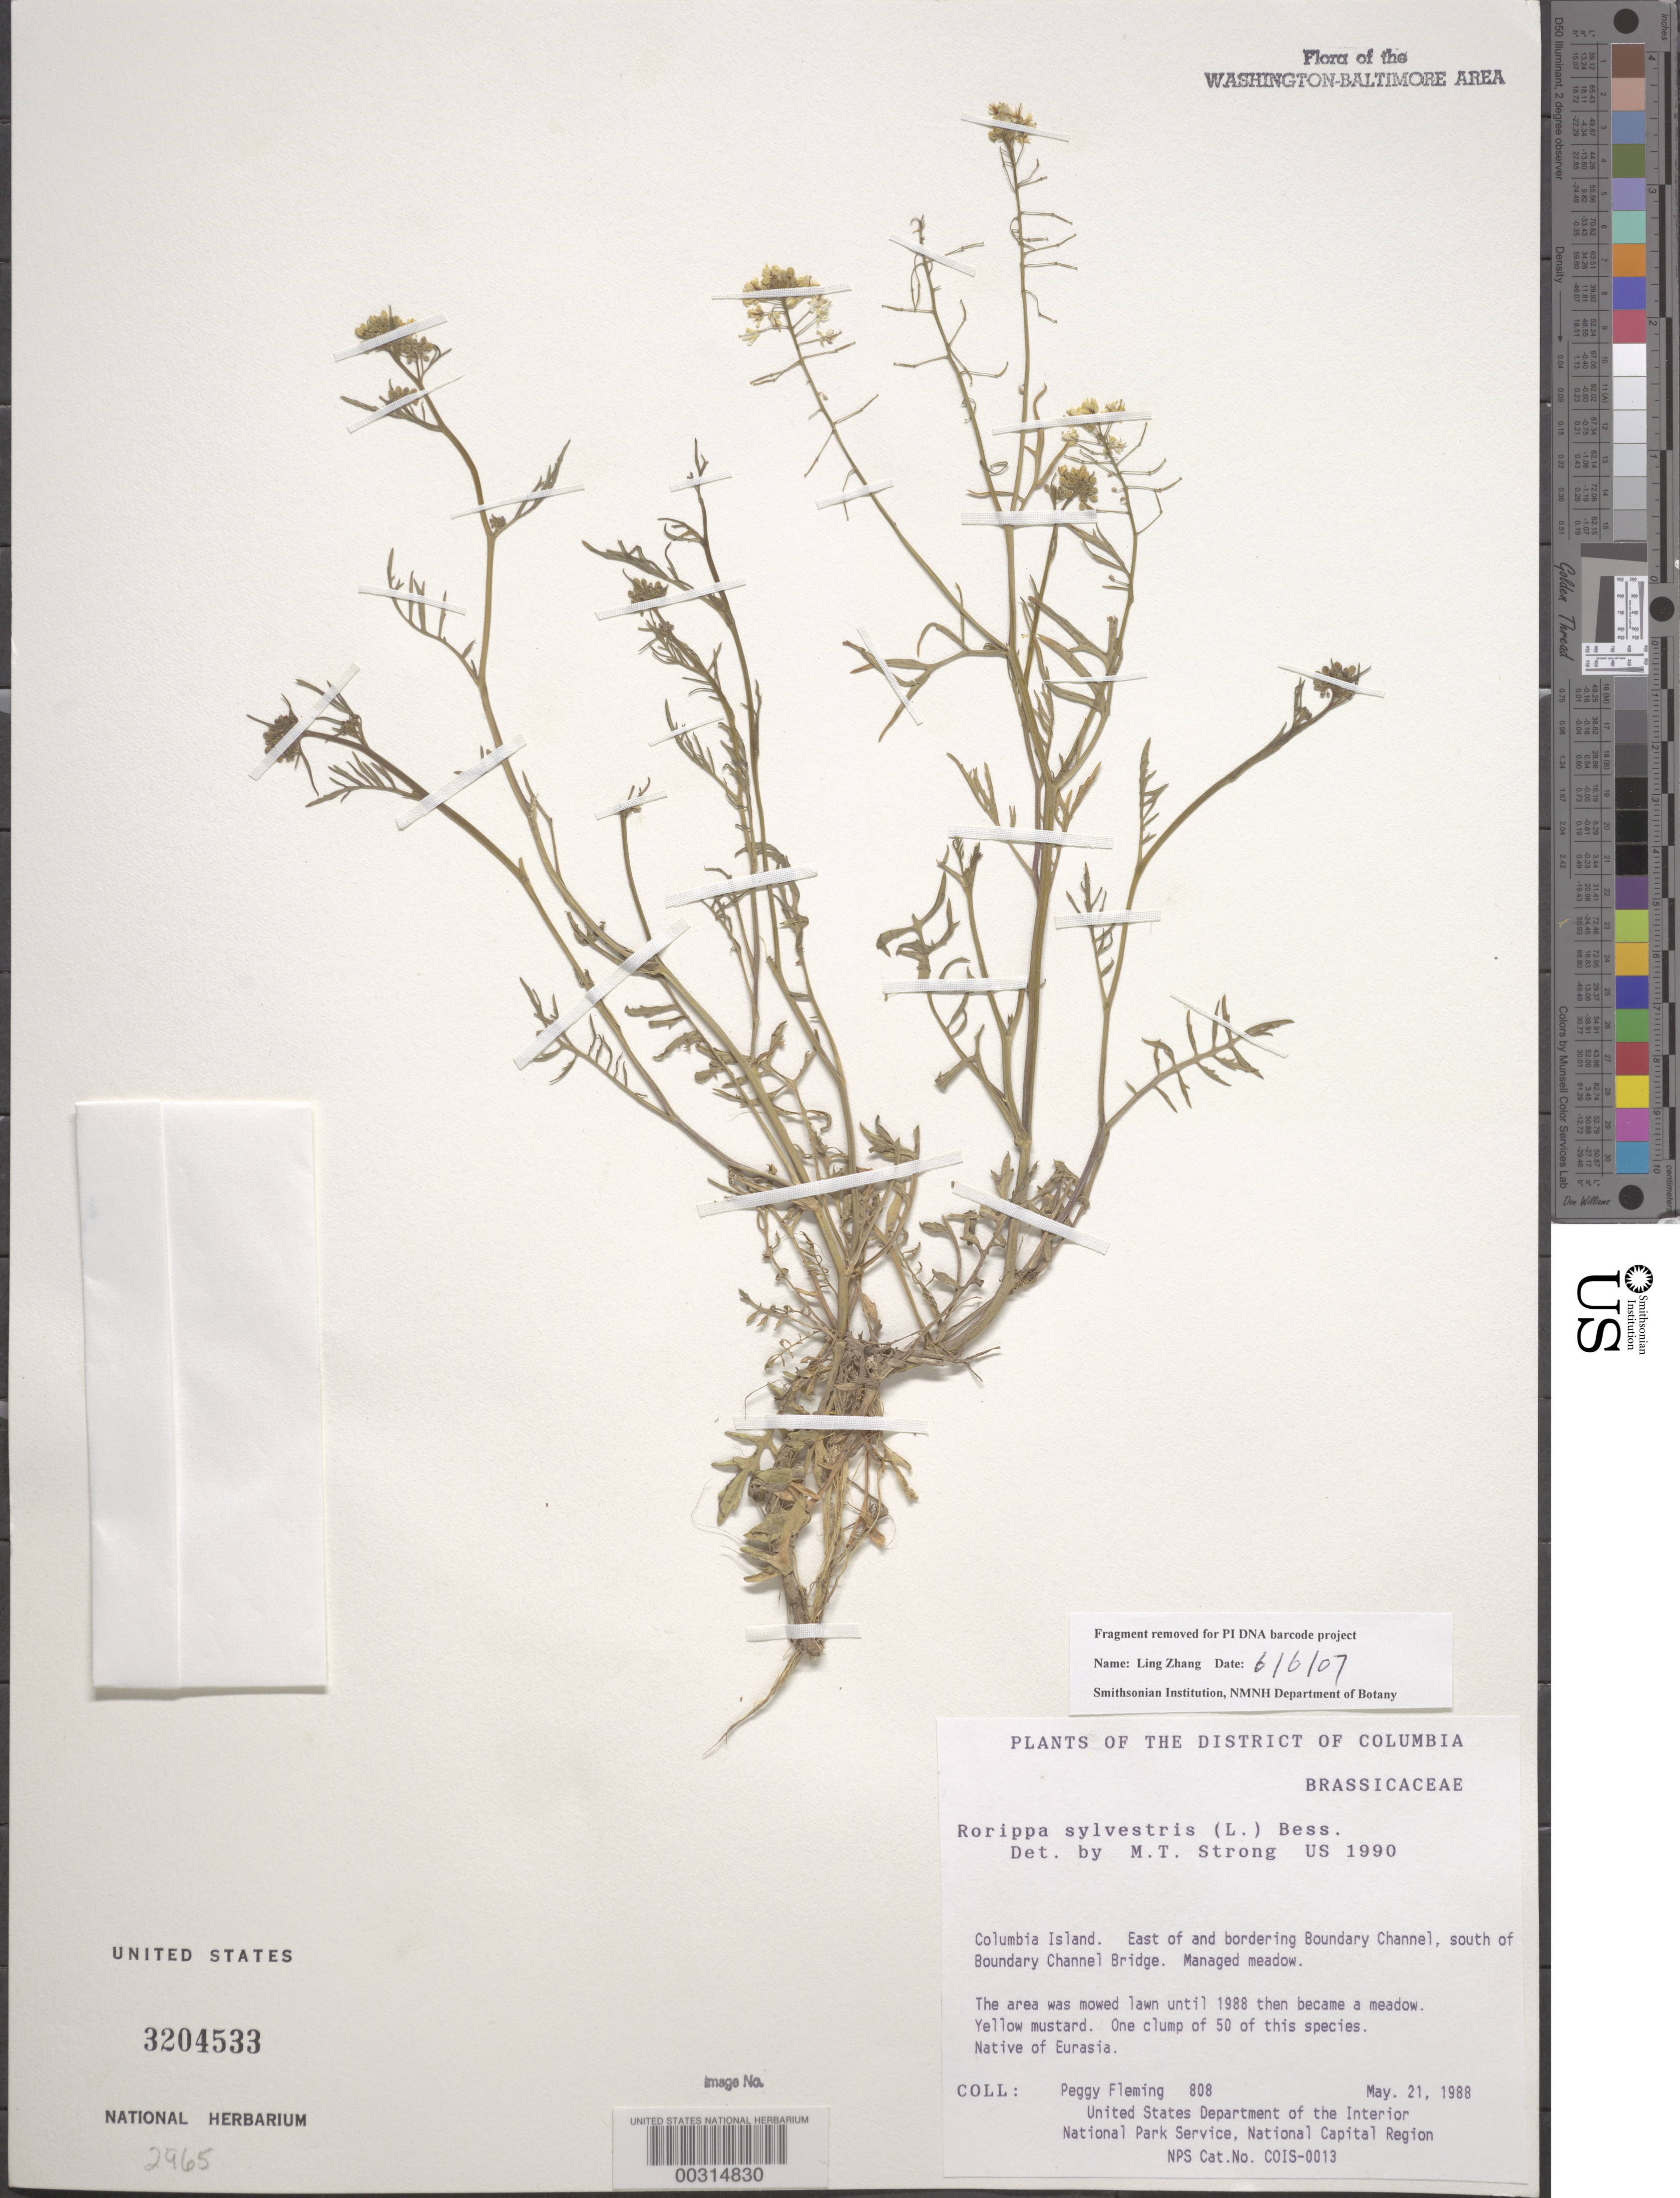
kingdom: Plantae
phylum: Tracheophyta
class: Magnoliopsida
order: Brassicales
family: Brassicaceae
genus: Rorippa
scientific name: Rorippa sylvestris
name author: (L.) Besser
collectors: P. Fleming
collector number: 808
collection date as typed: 21 May 1988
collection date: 1988-05-21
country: United States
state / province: District of Columbia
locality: Columbia Island, E of Boundary Channel S of Boundary Channel Bridge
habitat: Managed meadow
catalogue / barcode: US 3204533